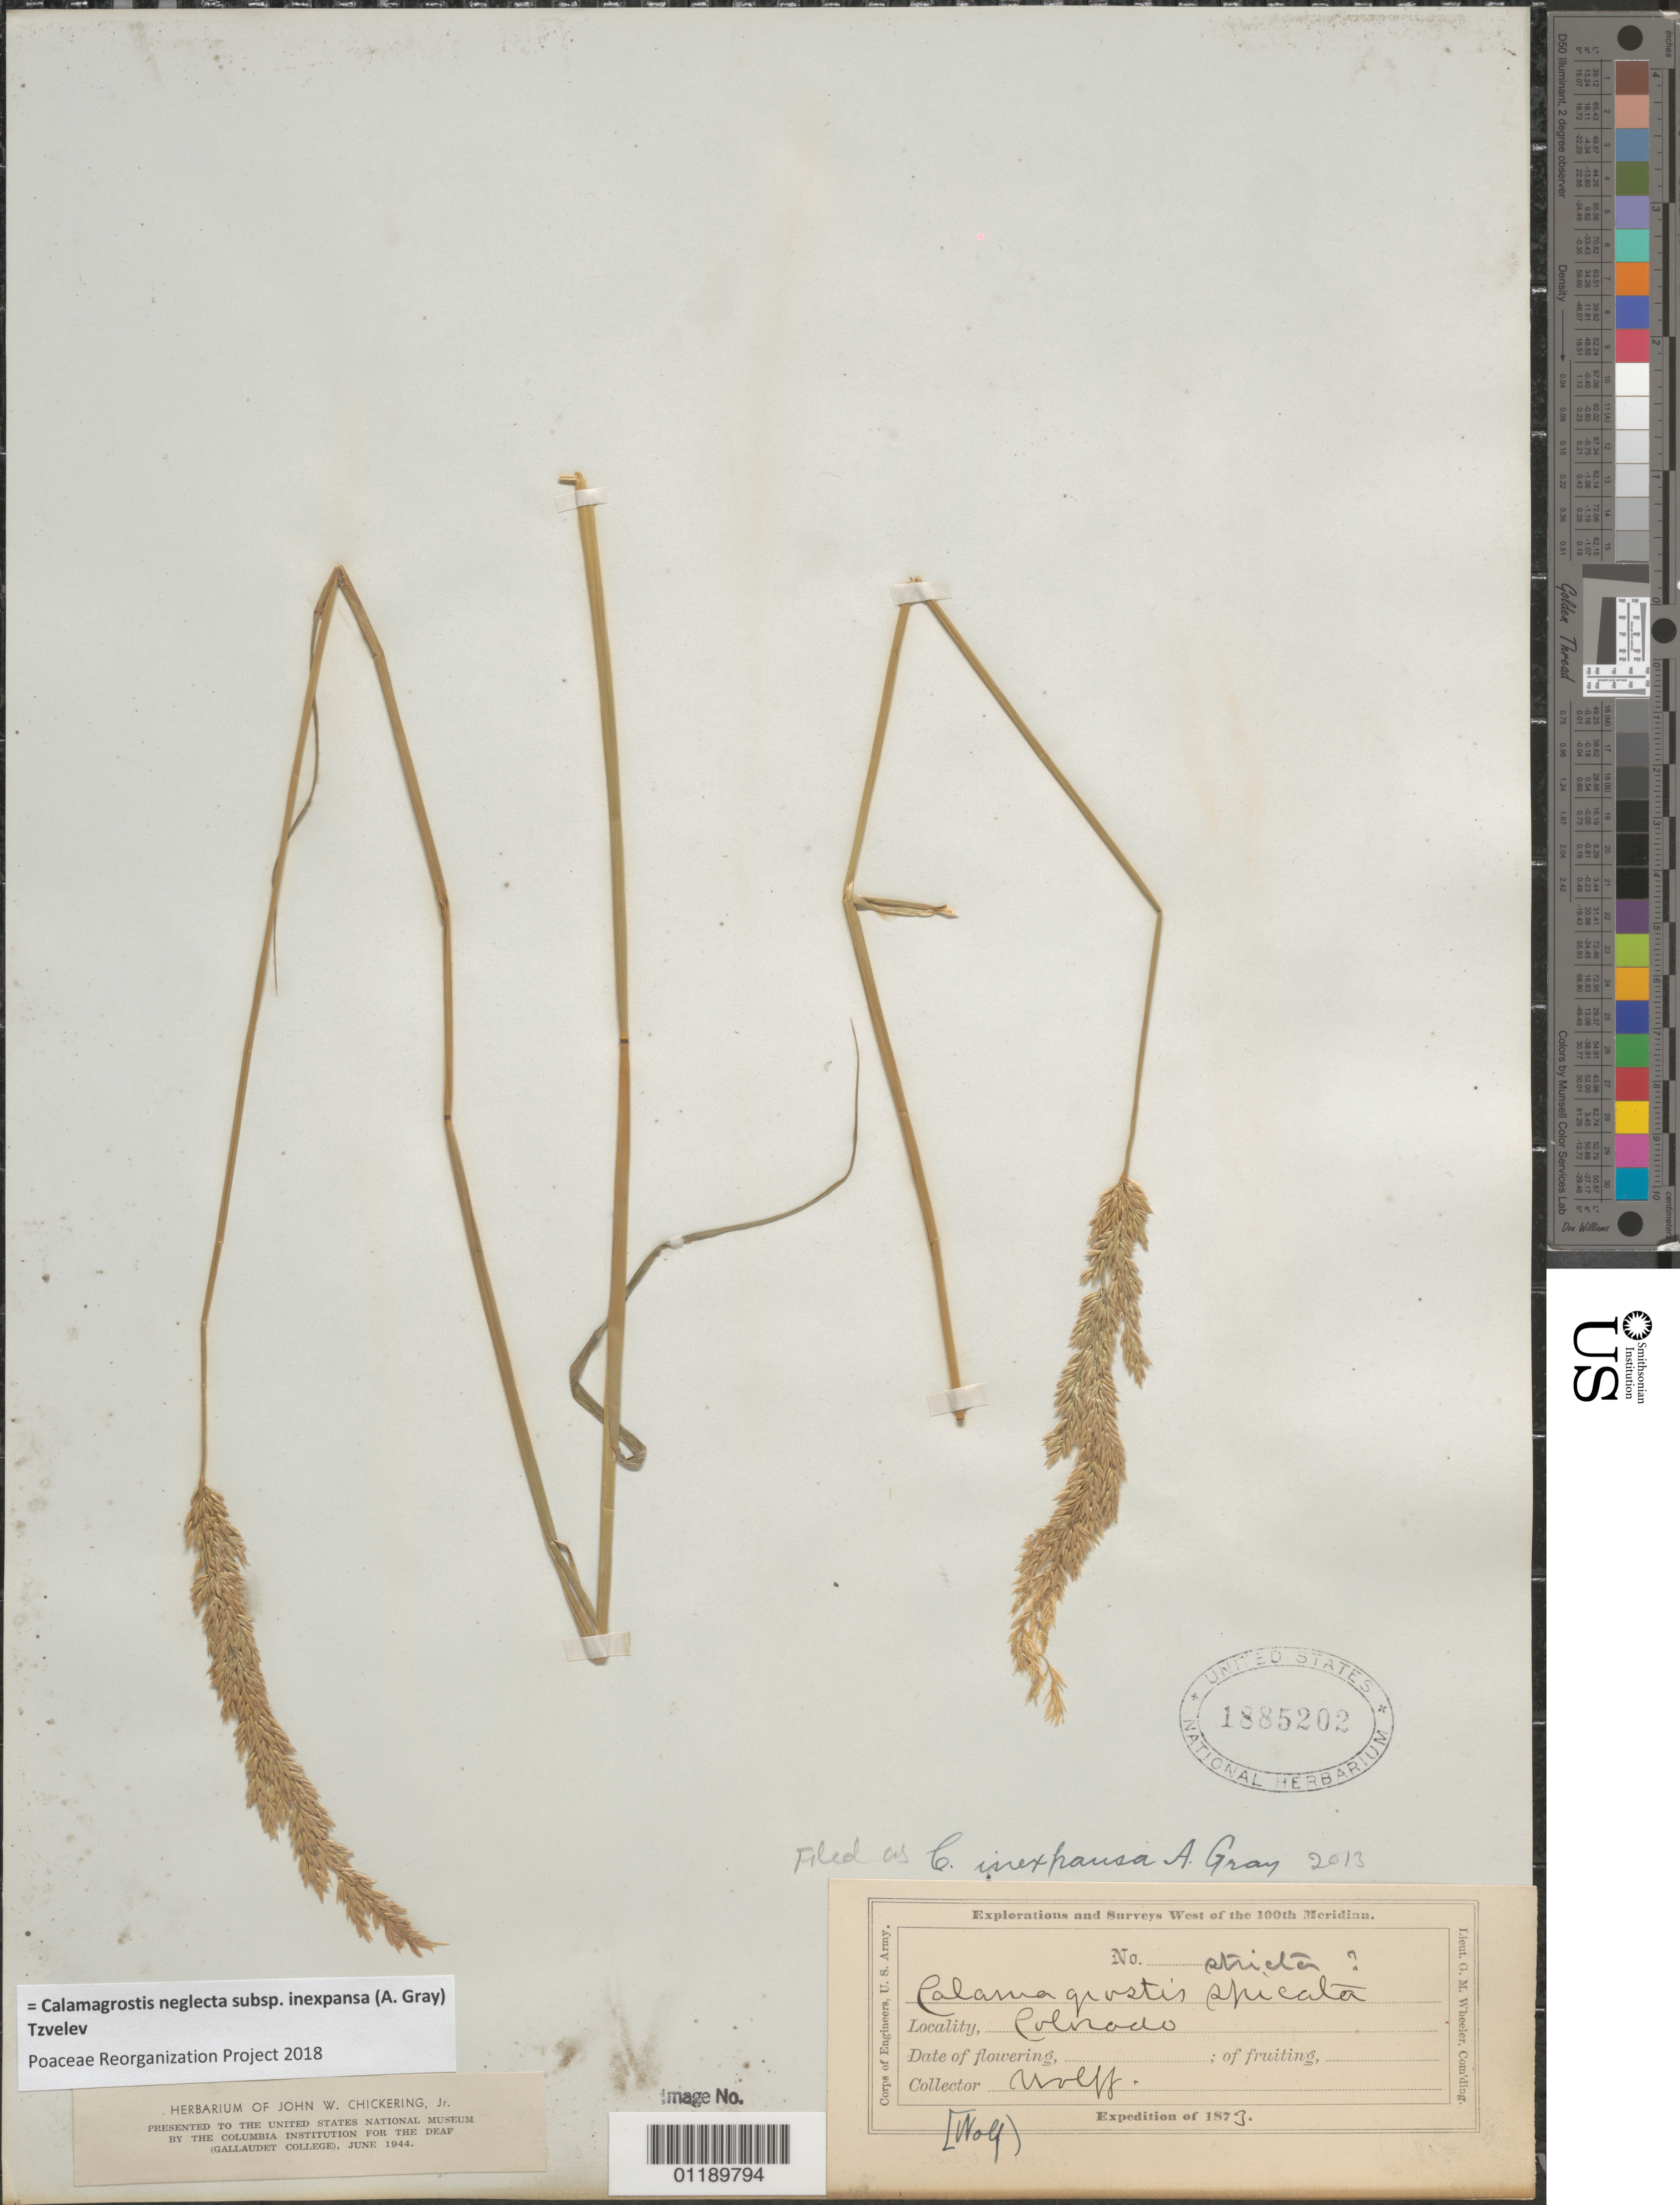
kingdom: Plantae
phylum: Tracheophyta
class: Liliopsida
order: Poales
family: Poaceae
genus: Calamagrostis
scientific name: Calamagrostis neglecta subsp. inexpansa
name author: (A. Gray) Tzvelev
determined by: Poaceae Reorganization Project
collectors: J. Wolf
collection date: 1873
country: United States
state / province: Colorado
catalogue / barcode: US 1885202